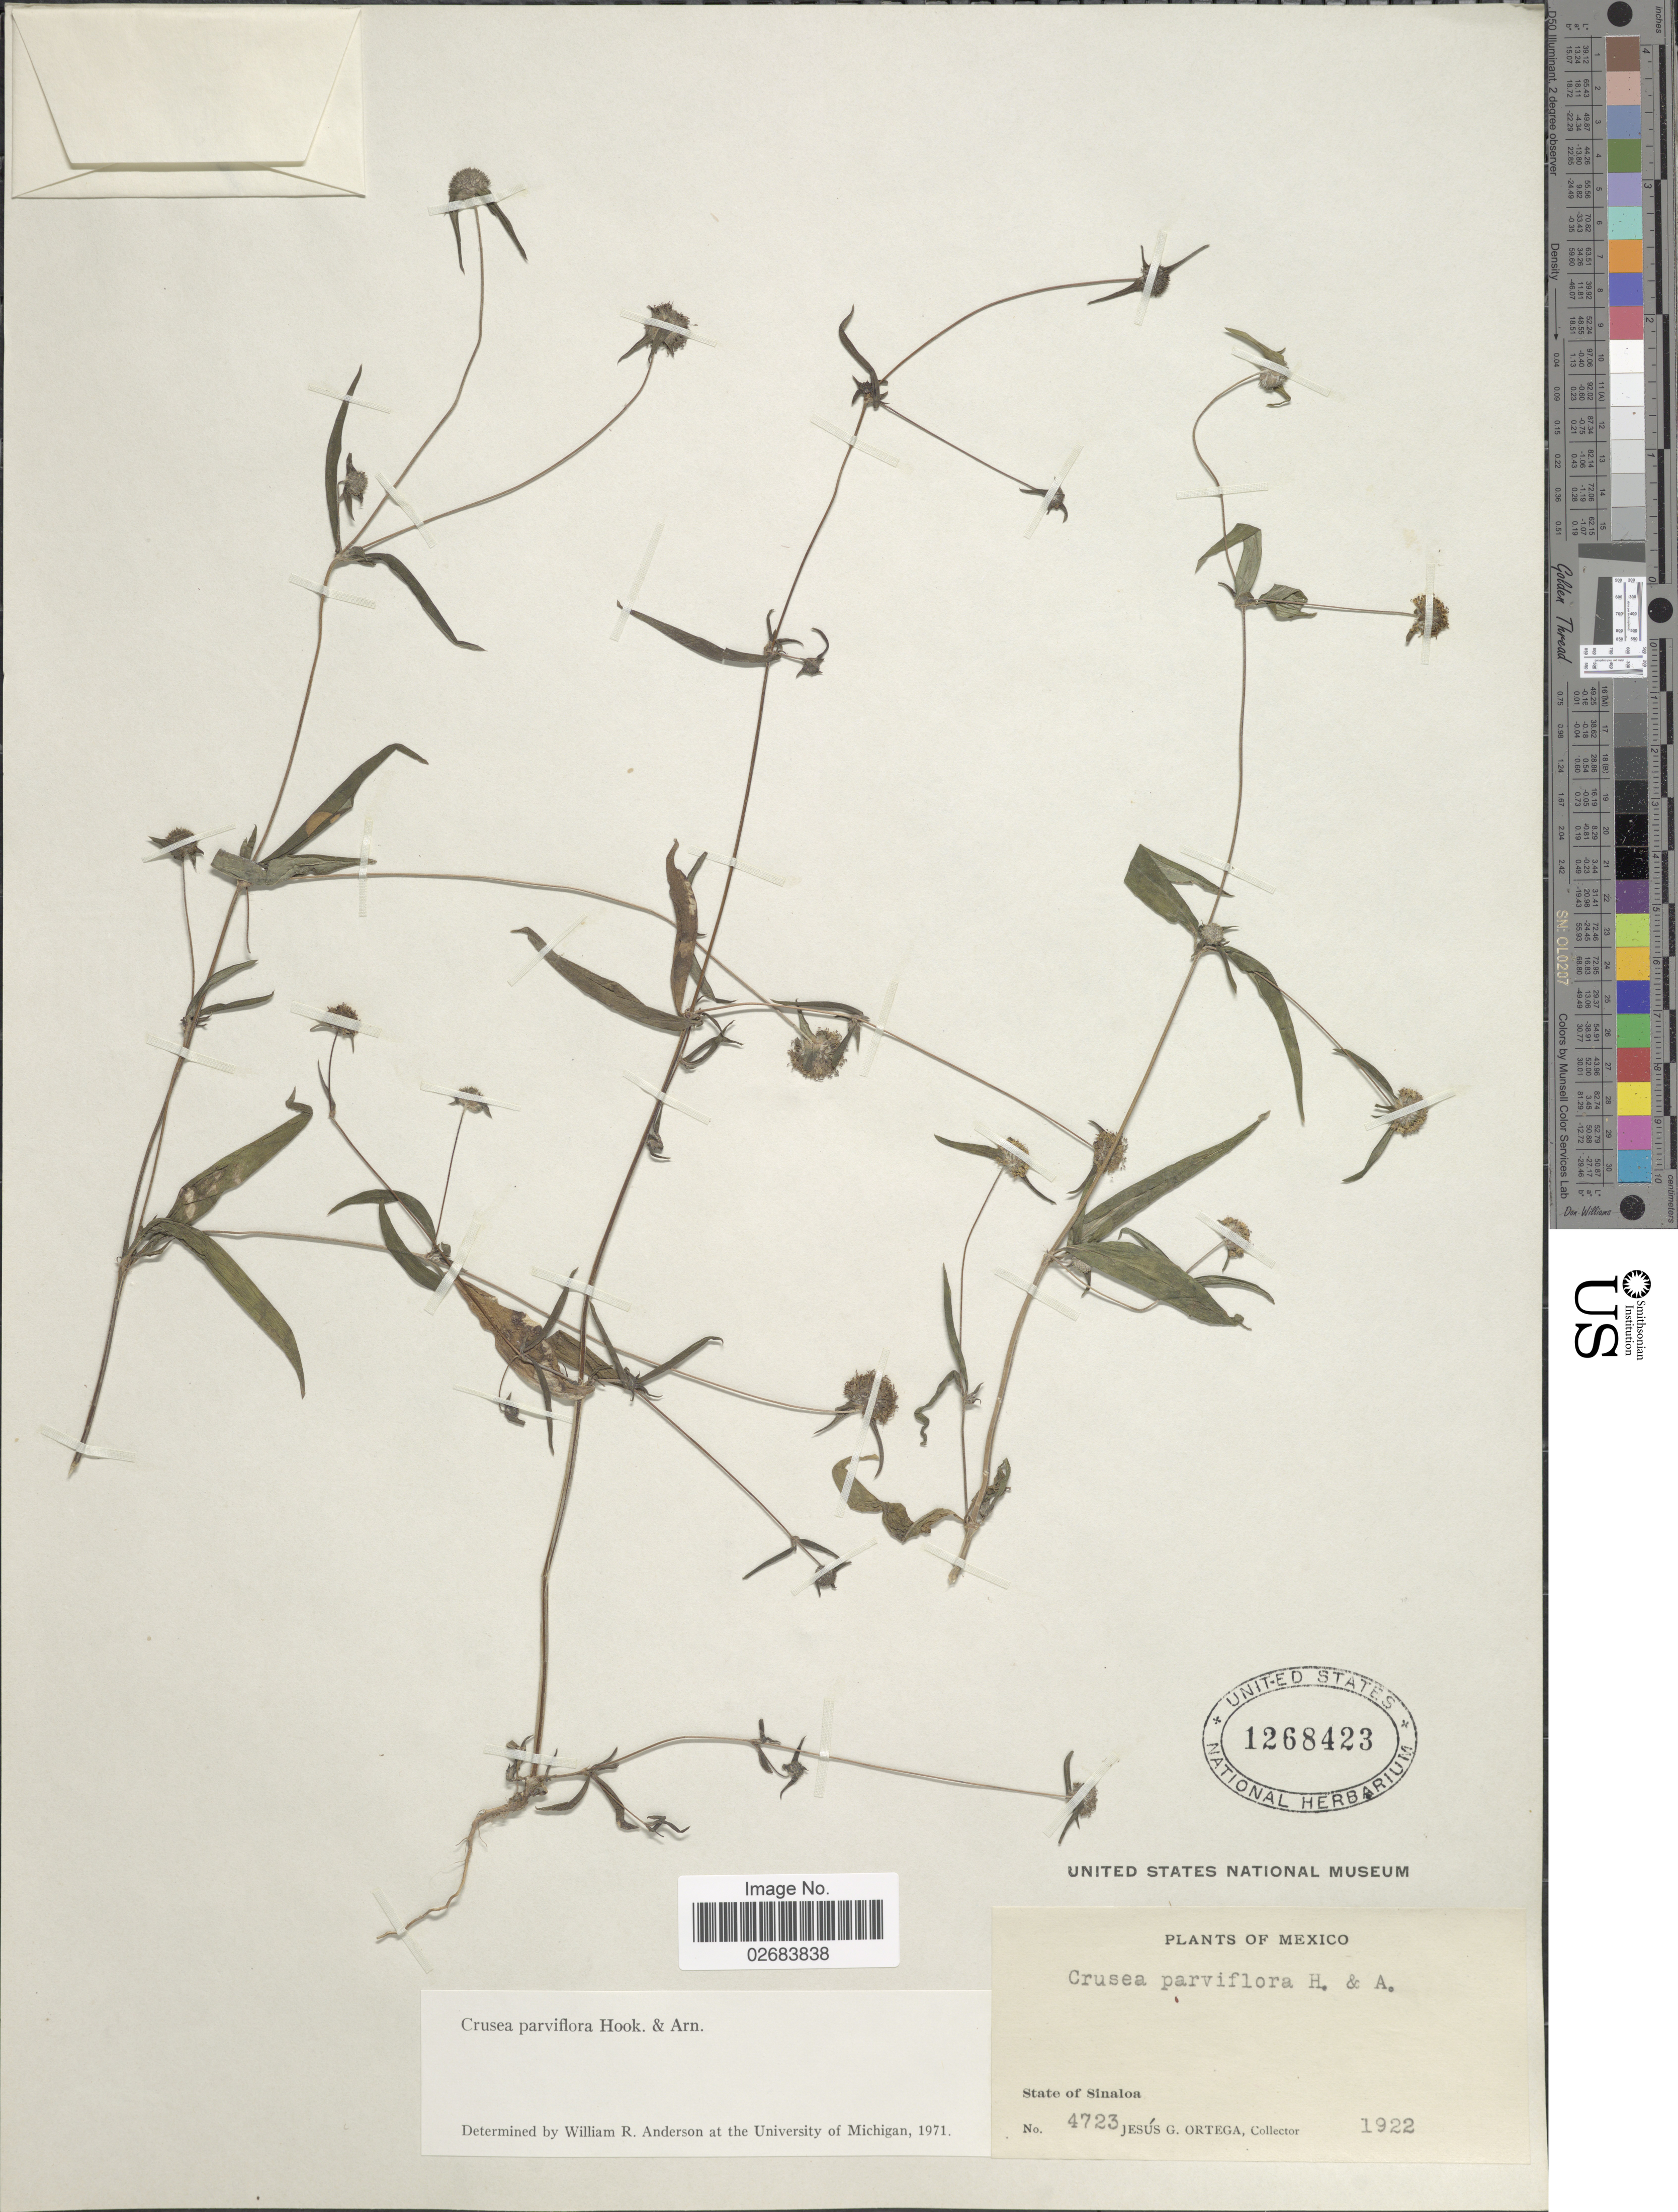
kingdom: Plantae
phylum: Tracheophyta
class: Magnoliopsida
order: Gentianales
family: Rubiaceae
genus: Crusea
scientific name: Crusea parviflora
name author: Hook. & Arn.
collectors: J. Ortega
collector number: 4723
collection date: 1922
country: Mexico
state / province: Sinaloa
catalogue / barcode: US 1268423